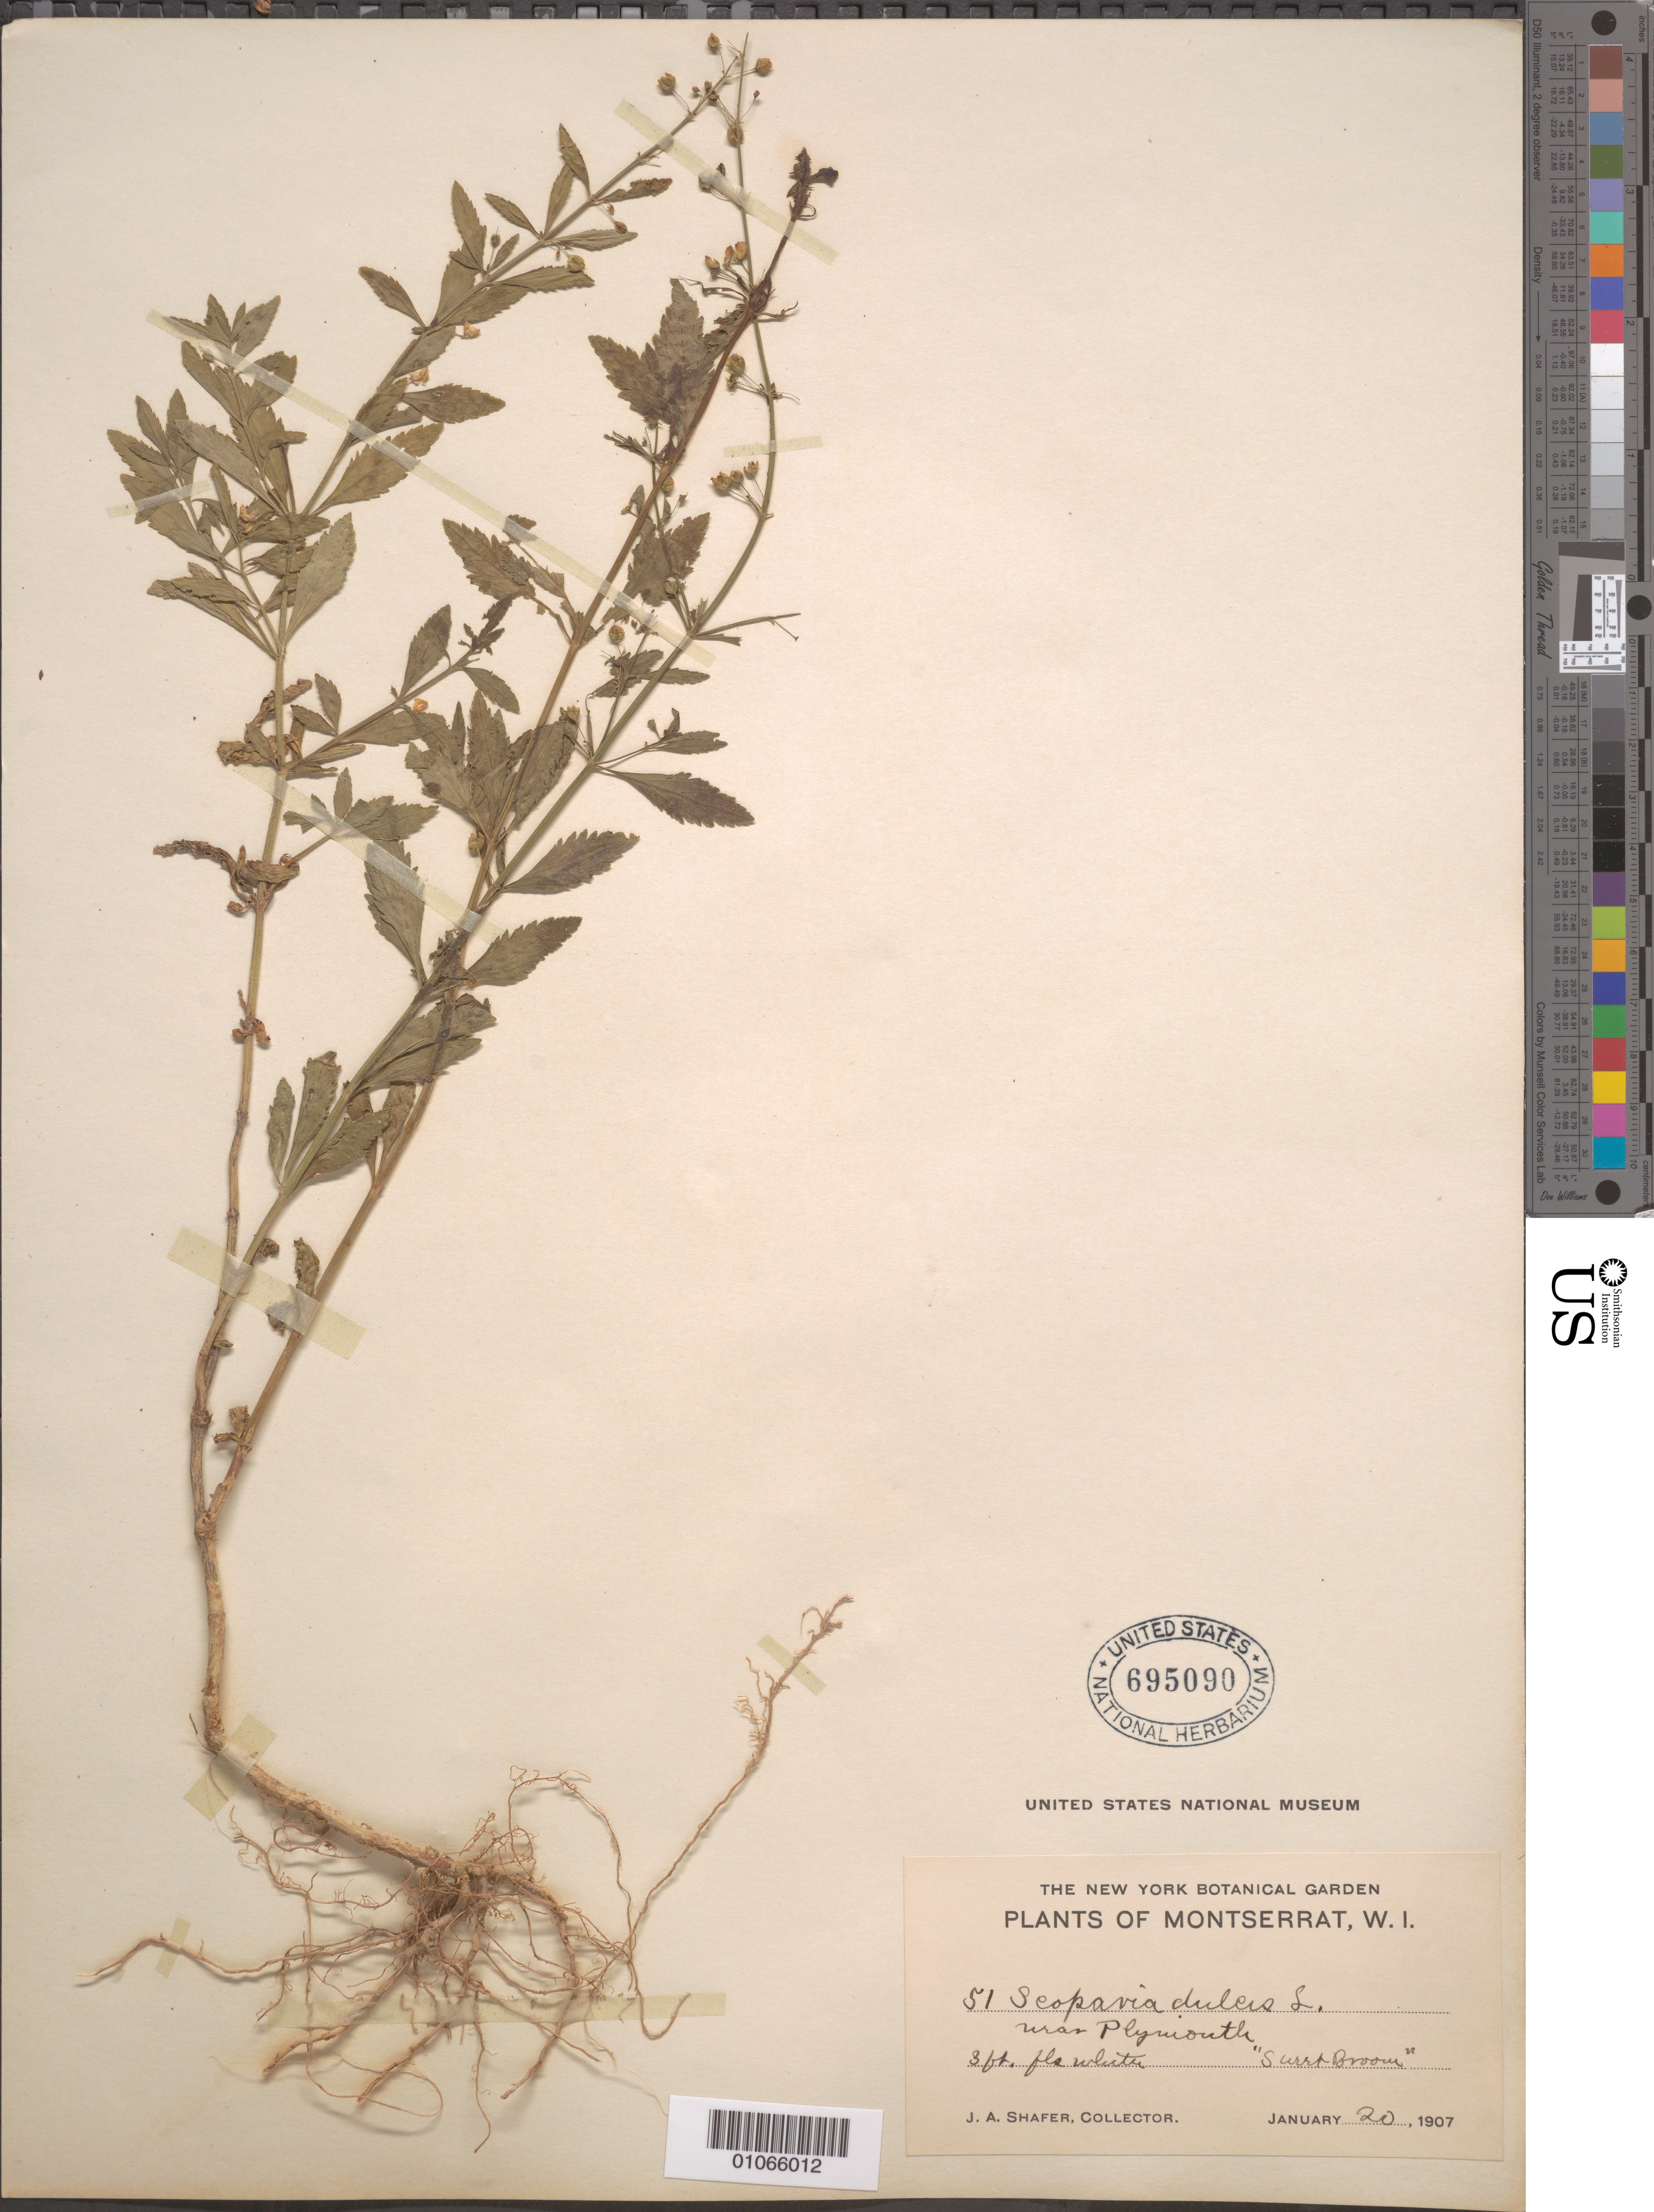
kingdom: Plantae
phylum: Tracheophyta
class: Magnoliopsida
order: Lamiales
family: Plantaginaceae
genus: Scoparia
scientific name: Scoparia dulcis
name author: L.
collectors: J. A. Shafer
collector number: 51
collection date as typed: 20 Jan 1907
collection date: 1907-01-20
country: Montserrat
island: Montserrat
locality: Near Plymouth.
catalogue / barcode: US 695090